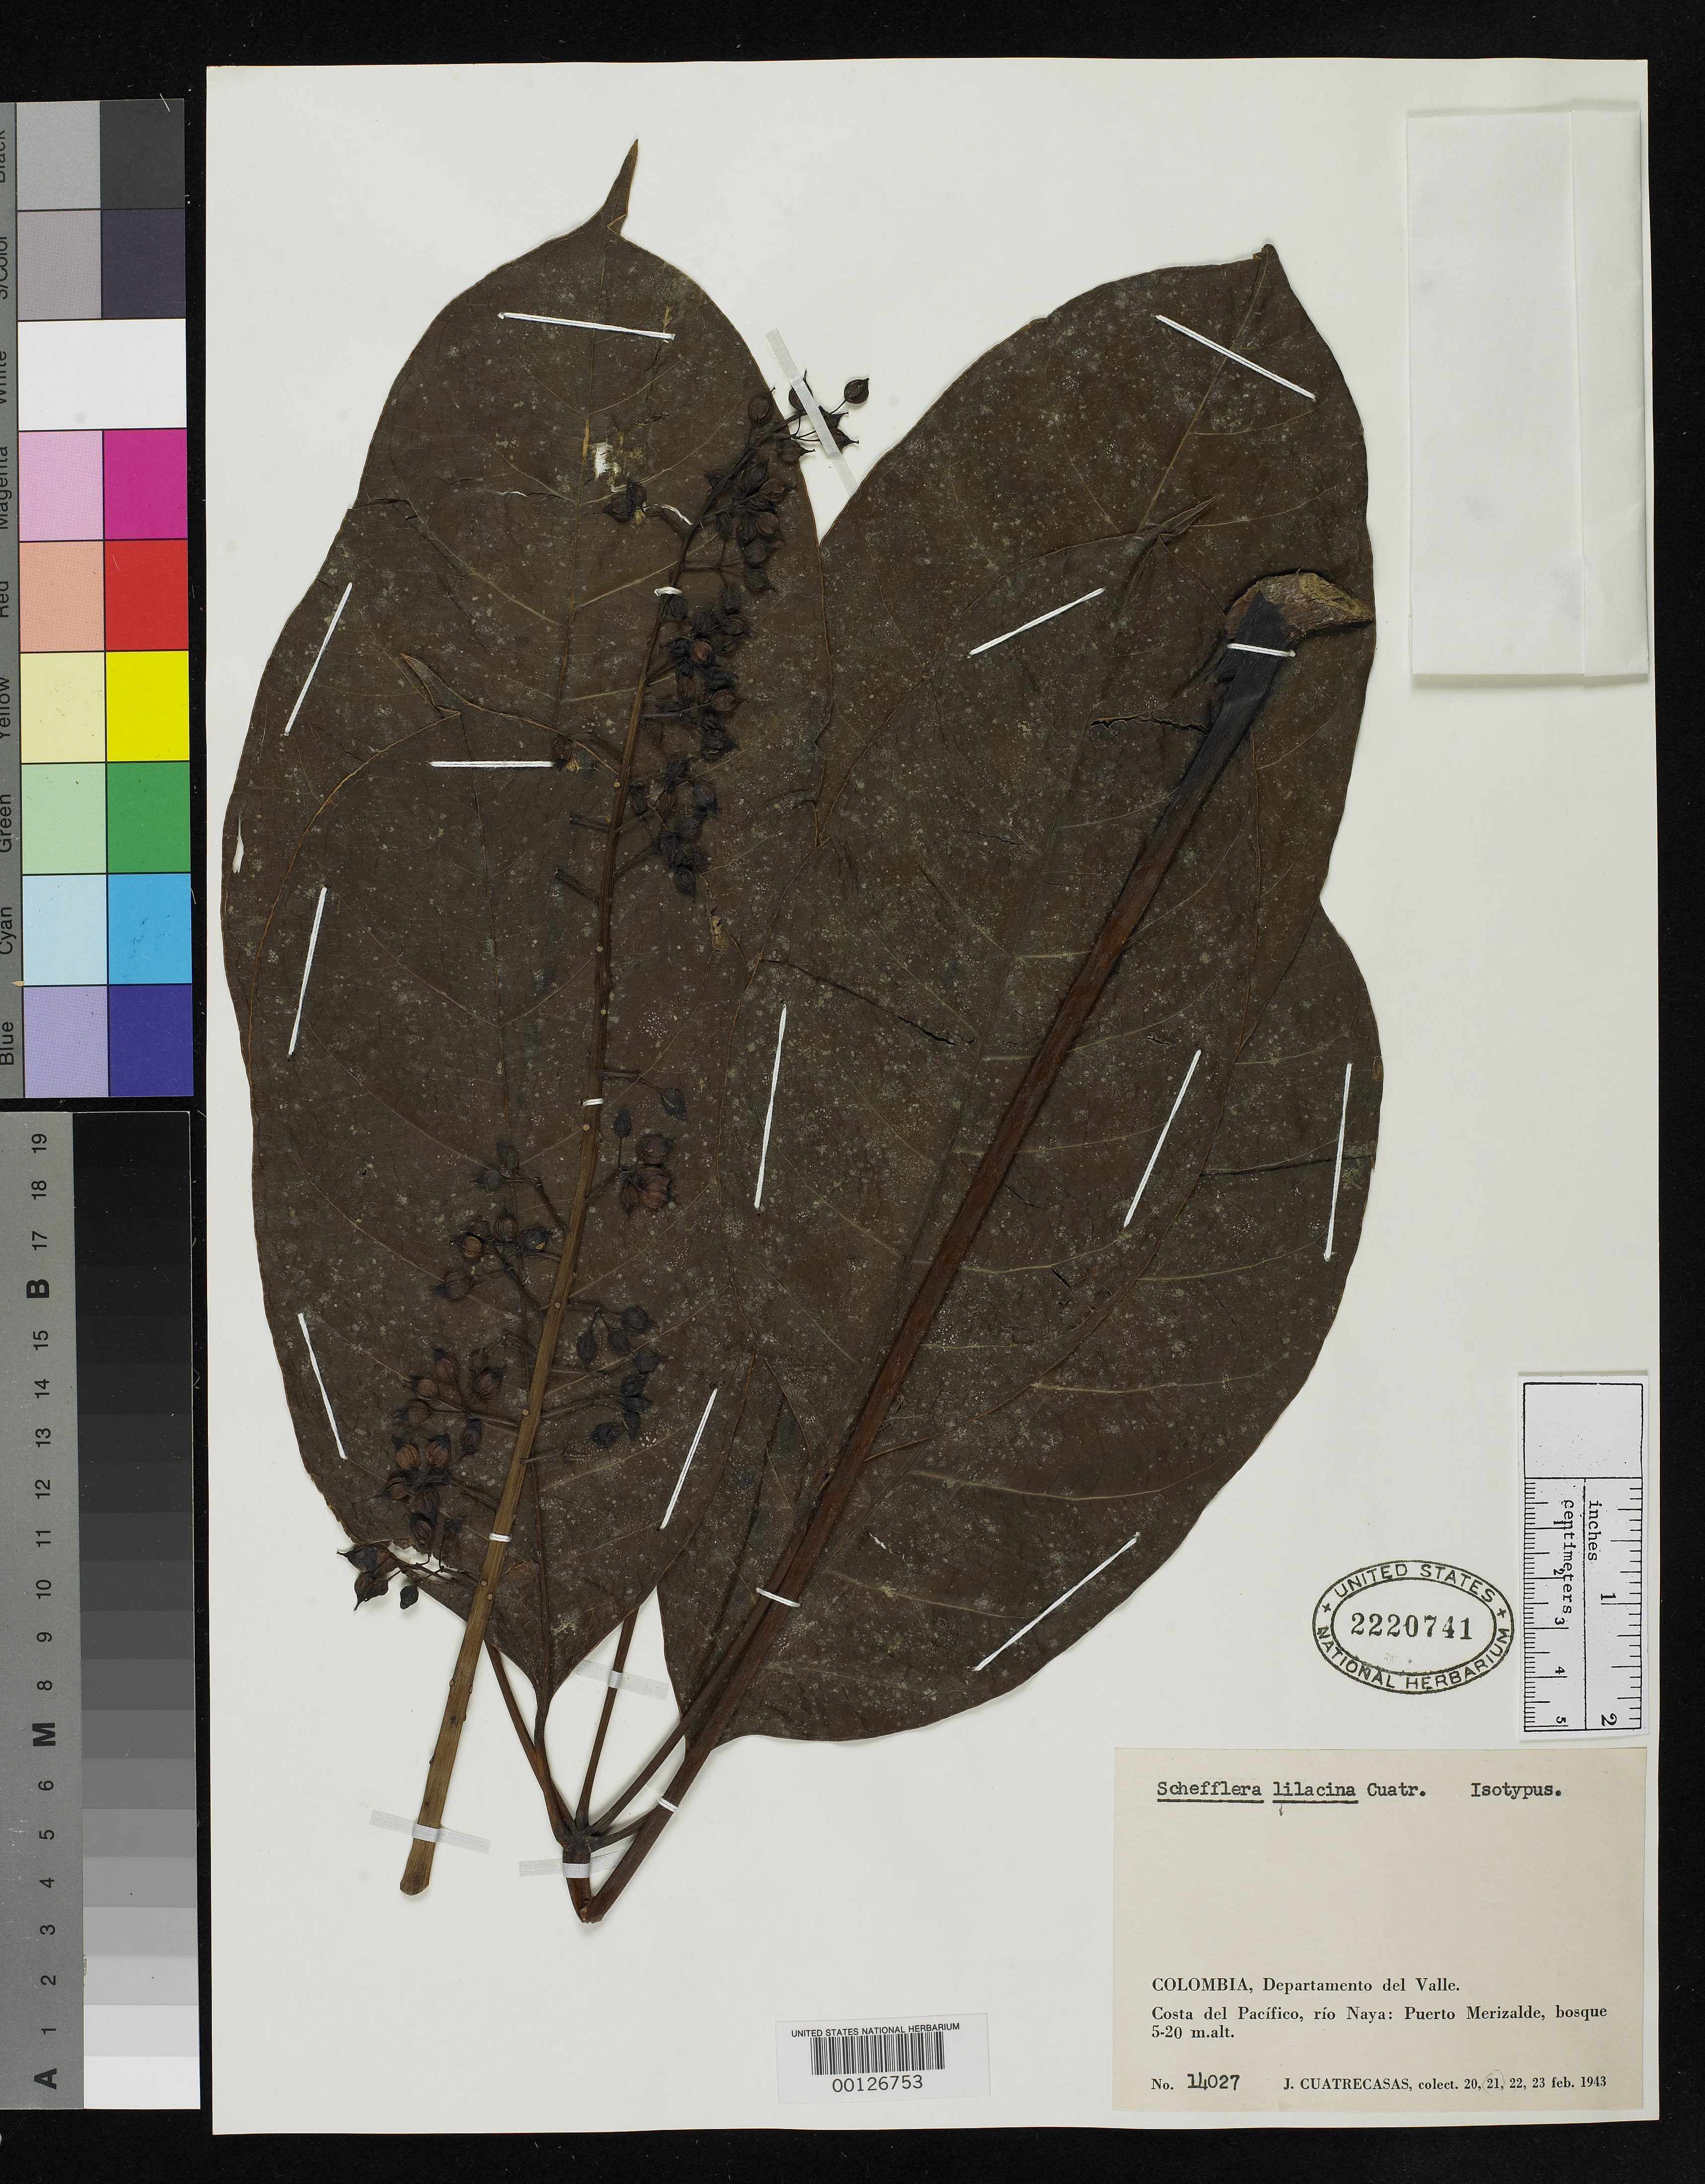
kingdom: Plantae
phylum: Tracheophyta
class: Magnoliopsida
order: Apiales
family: Araliaceae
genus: Schefflera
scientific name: Schefflera lilacina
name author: Cuatrec.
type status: Isotype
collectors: J. Cuatrecasas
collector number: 14027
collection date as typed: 21 Feb 1943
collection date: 1943-02-21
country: Colombia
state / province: Valle del Cauca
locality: Costa del Pacifico, Rio Naya, Puerto Merizalde.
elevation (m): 20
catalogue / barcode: US 2220741